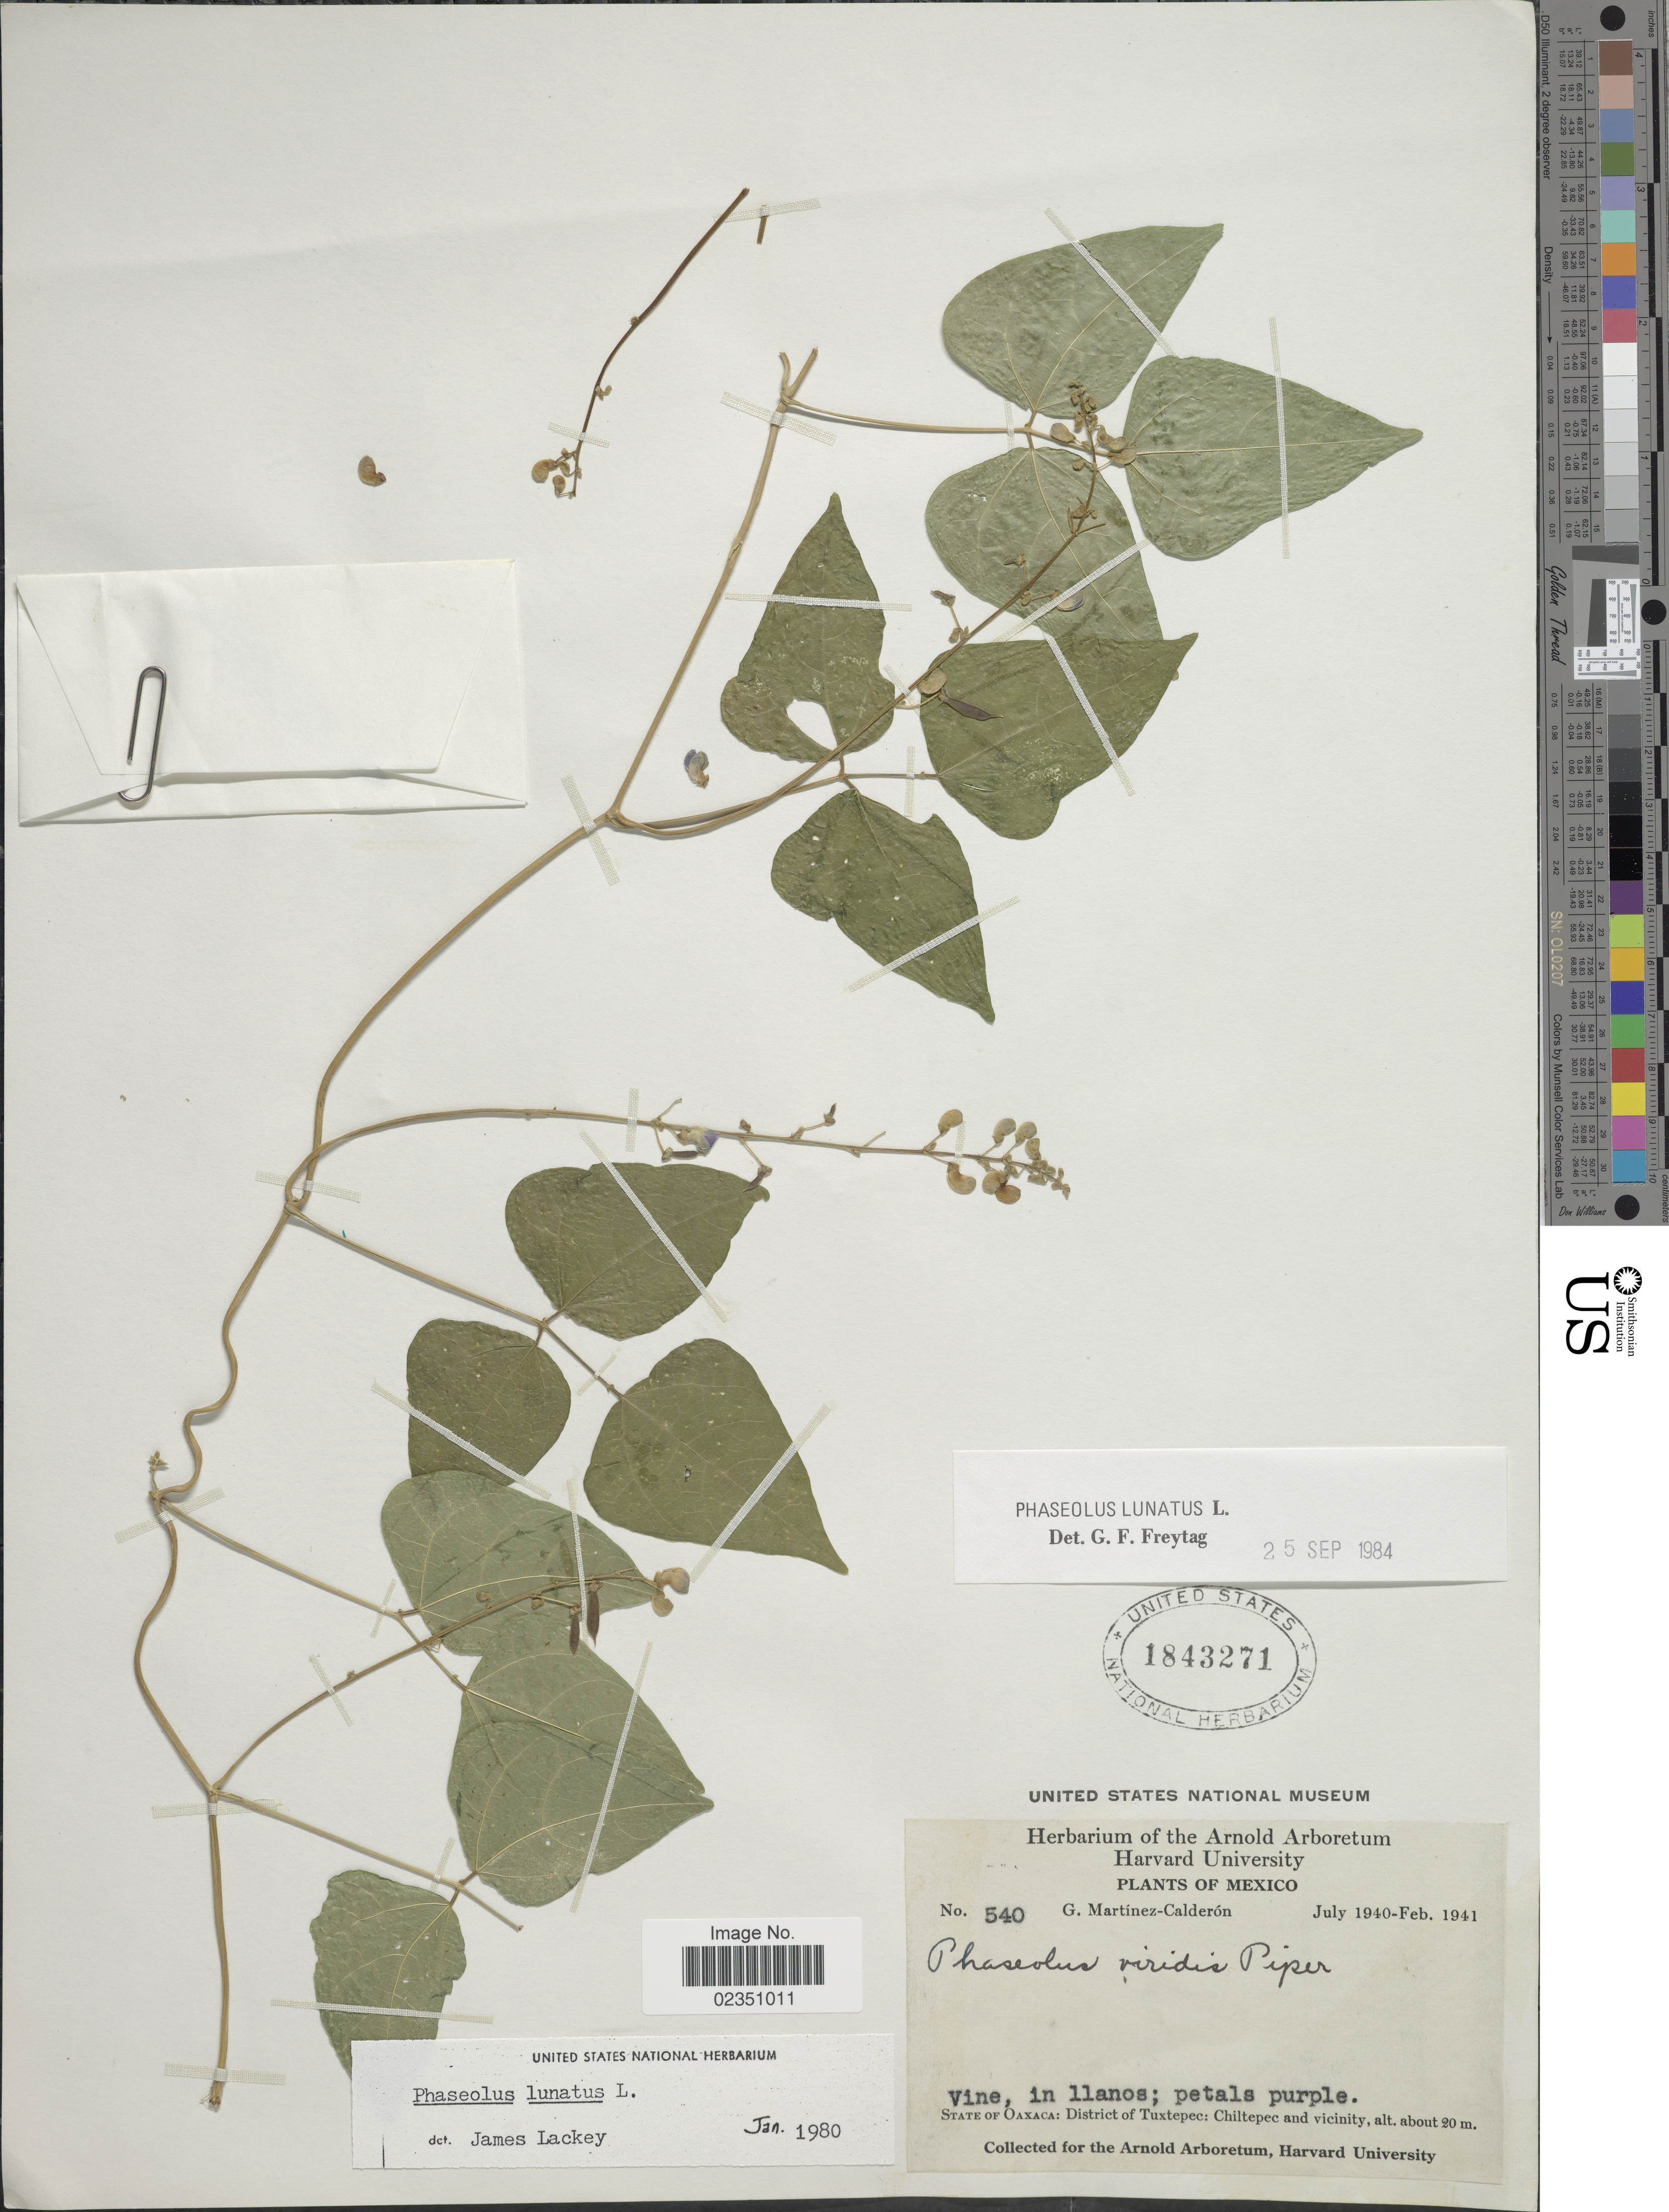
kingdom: Plantae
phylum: Tracheophyta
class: Magnoliopsida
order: Fabales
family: Fabaceae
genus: Phaseolus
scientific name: Phaseolus lunatus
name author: L.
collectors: G. Martínez Calderón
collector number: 540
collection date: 1940-07/1941-02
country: Mexico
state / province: Oaxaca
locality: Vine, in llanos; District of Tuxtepec: Chiltepec and vicinity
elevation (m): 20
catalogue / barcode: US 1843271